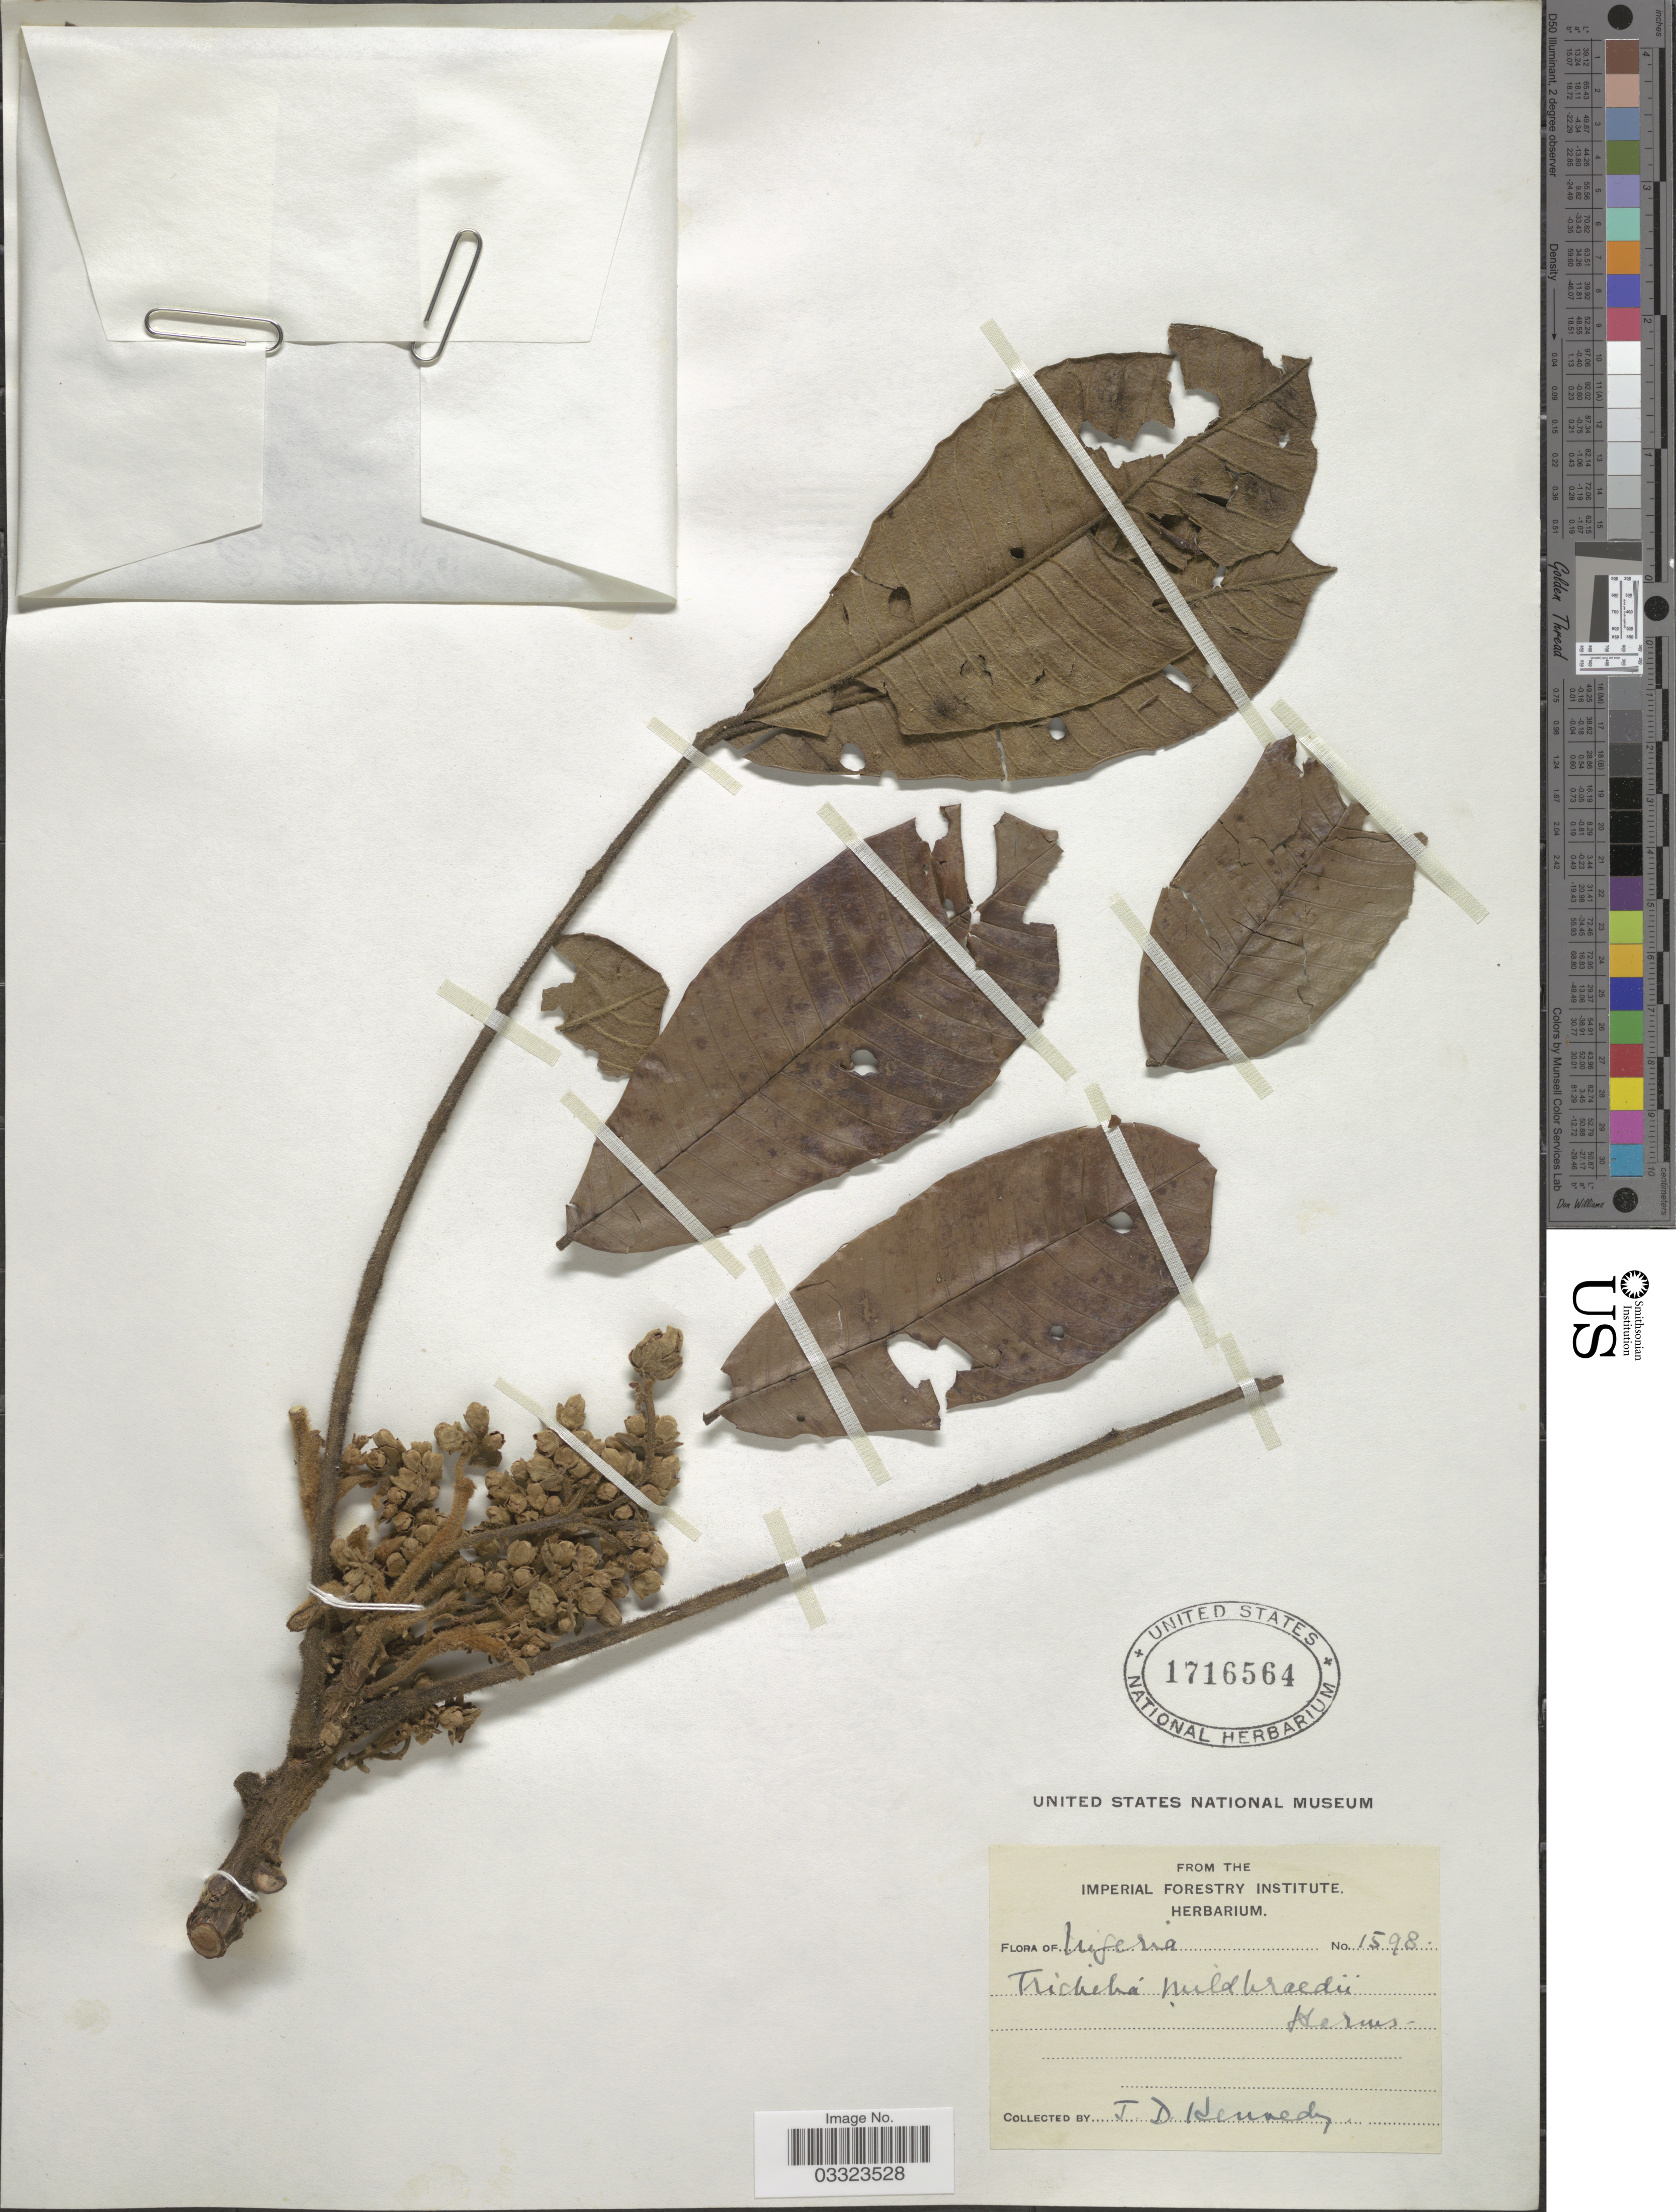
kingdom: Plantae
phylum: Tracheophyta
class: Magnoliopsida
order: Sapindales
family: Meliaceae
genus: Trichilia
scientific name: Trichilia lanata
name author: A. Chev.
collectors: J. D. Kennedy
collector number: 1598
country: Nigeria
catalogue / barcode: US 1716564